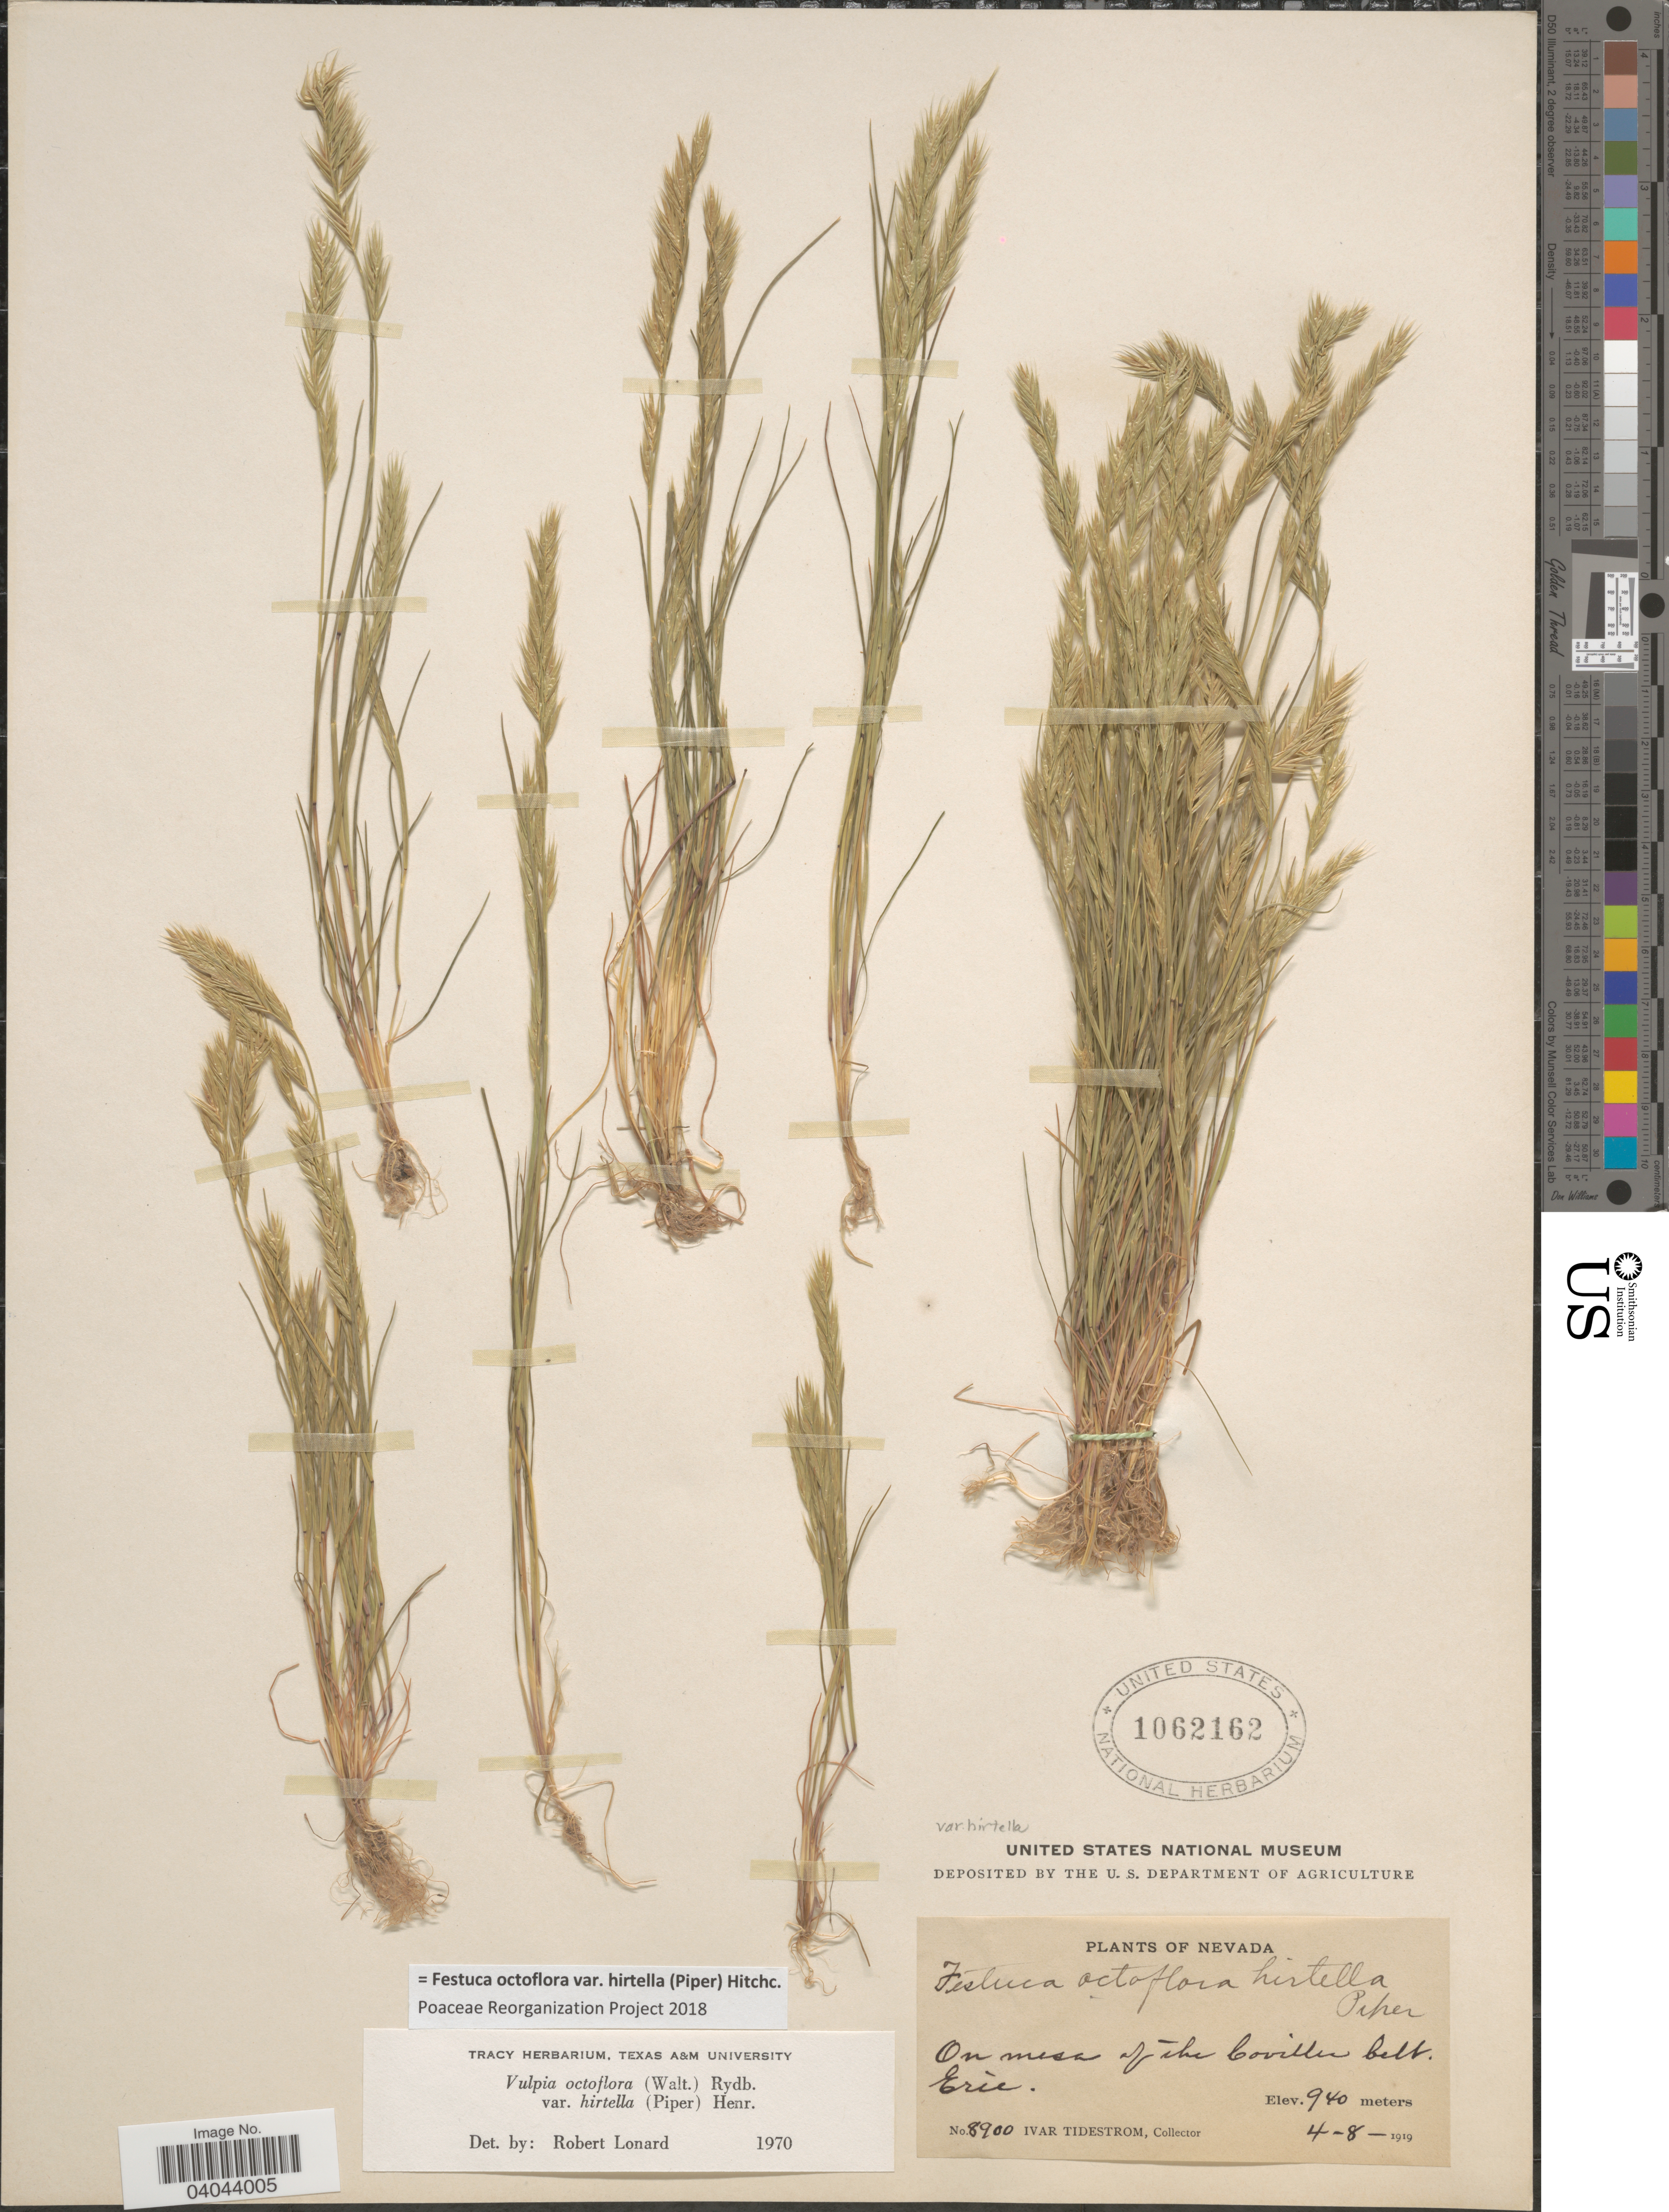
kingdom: Plantae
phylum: Tracheophyta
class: Liliopsida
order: Poales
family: Poaceae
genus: Festuca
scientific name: Festuca octoflora var. hirtella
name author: Piper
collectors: I. F. Tidestrom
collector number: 8900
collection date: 1919-04-08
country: United States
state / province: Nevada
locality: On mesa of the Covilles belt. Erie.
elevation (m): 940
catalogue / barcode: US 1062162